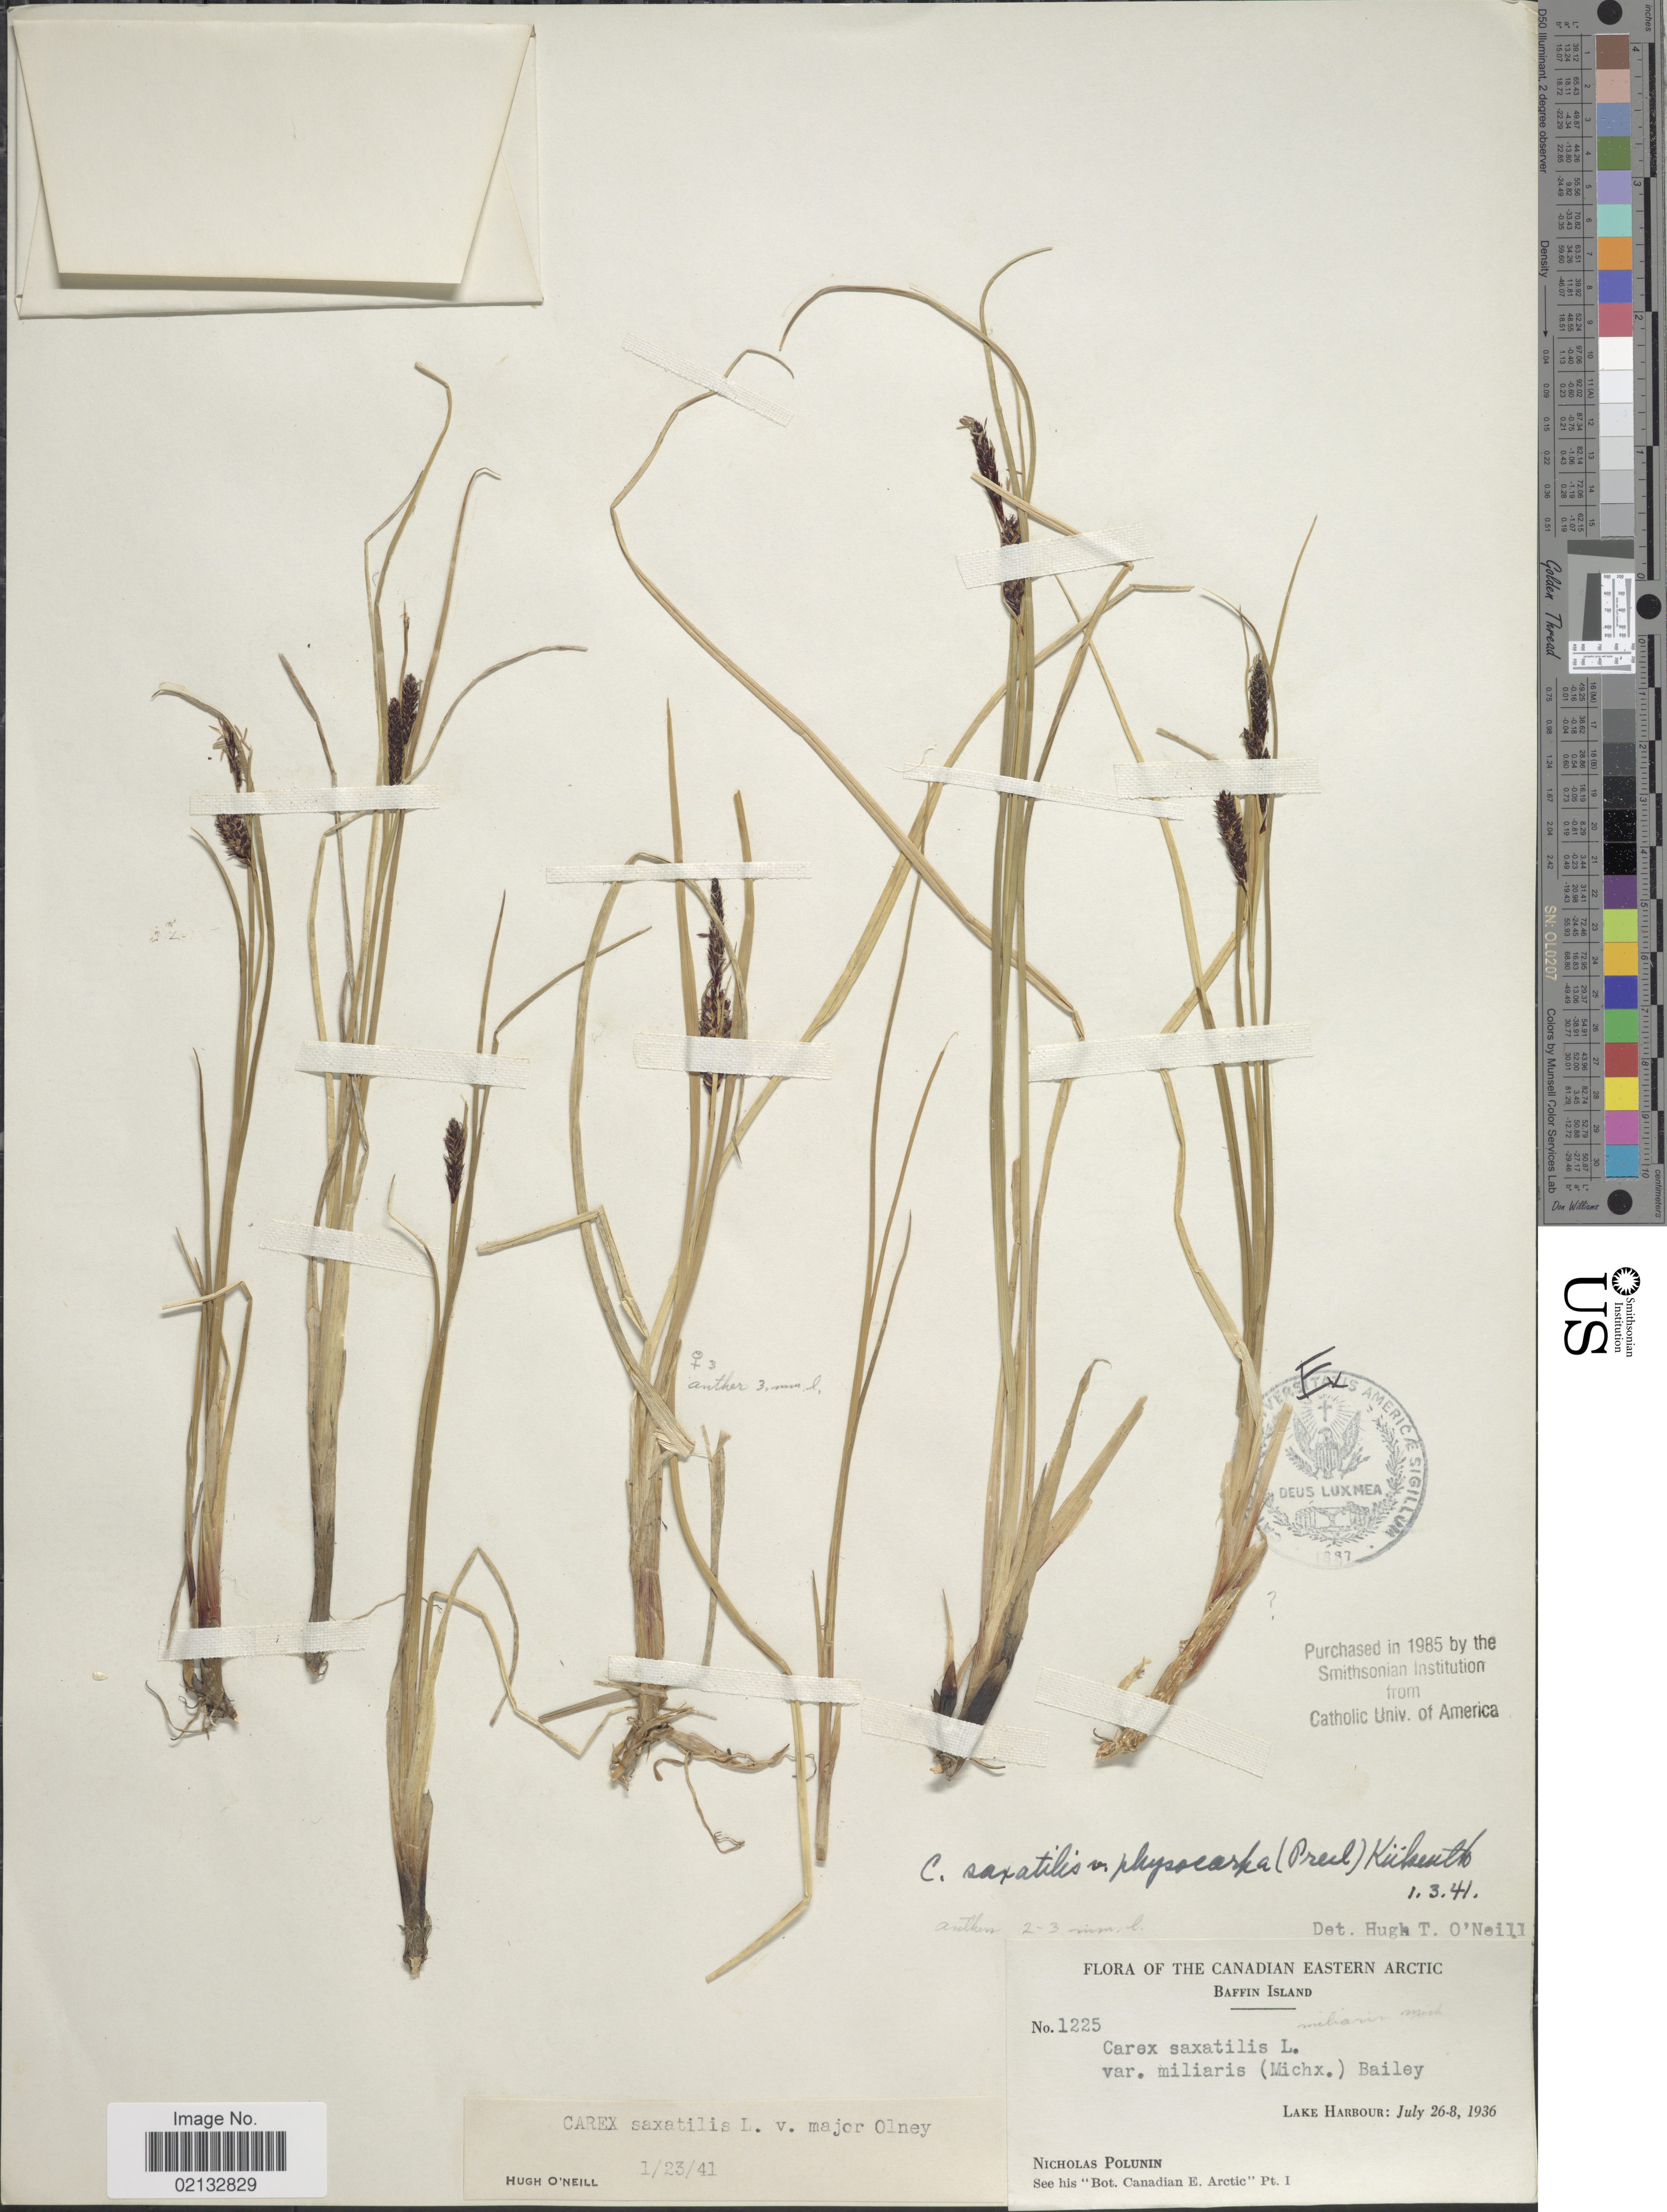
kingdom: Plantae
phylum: Tracheophyta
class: Liliopsida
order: Poales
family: Cyperaceae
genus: Carex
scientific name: Carex saxatilis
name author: L.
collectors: N. V. Polunin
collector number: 1225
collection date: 1936-07-08/1936-07-26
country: Canada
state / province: Nunavut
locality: Canadian East Arctic. Baffin Island. Lake Harbour